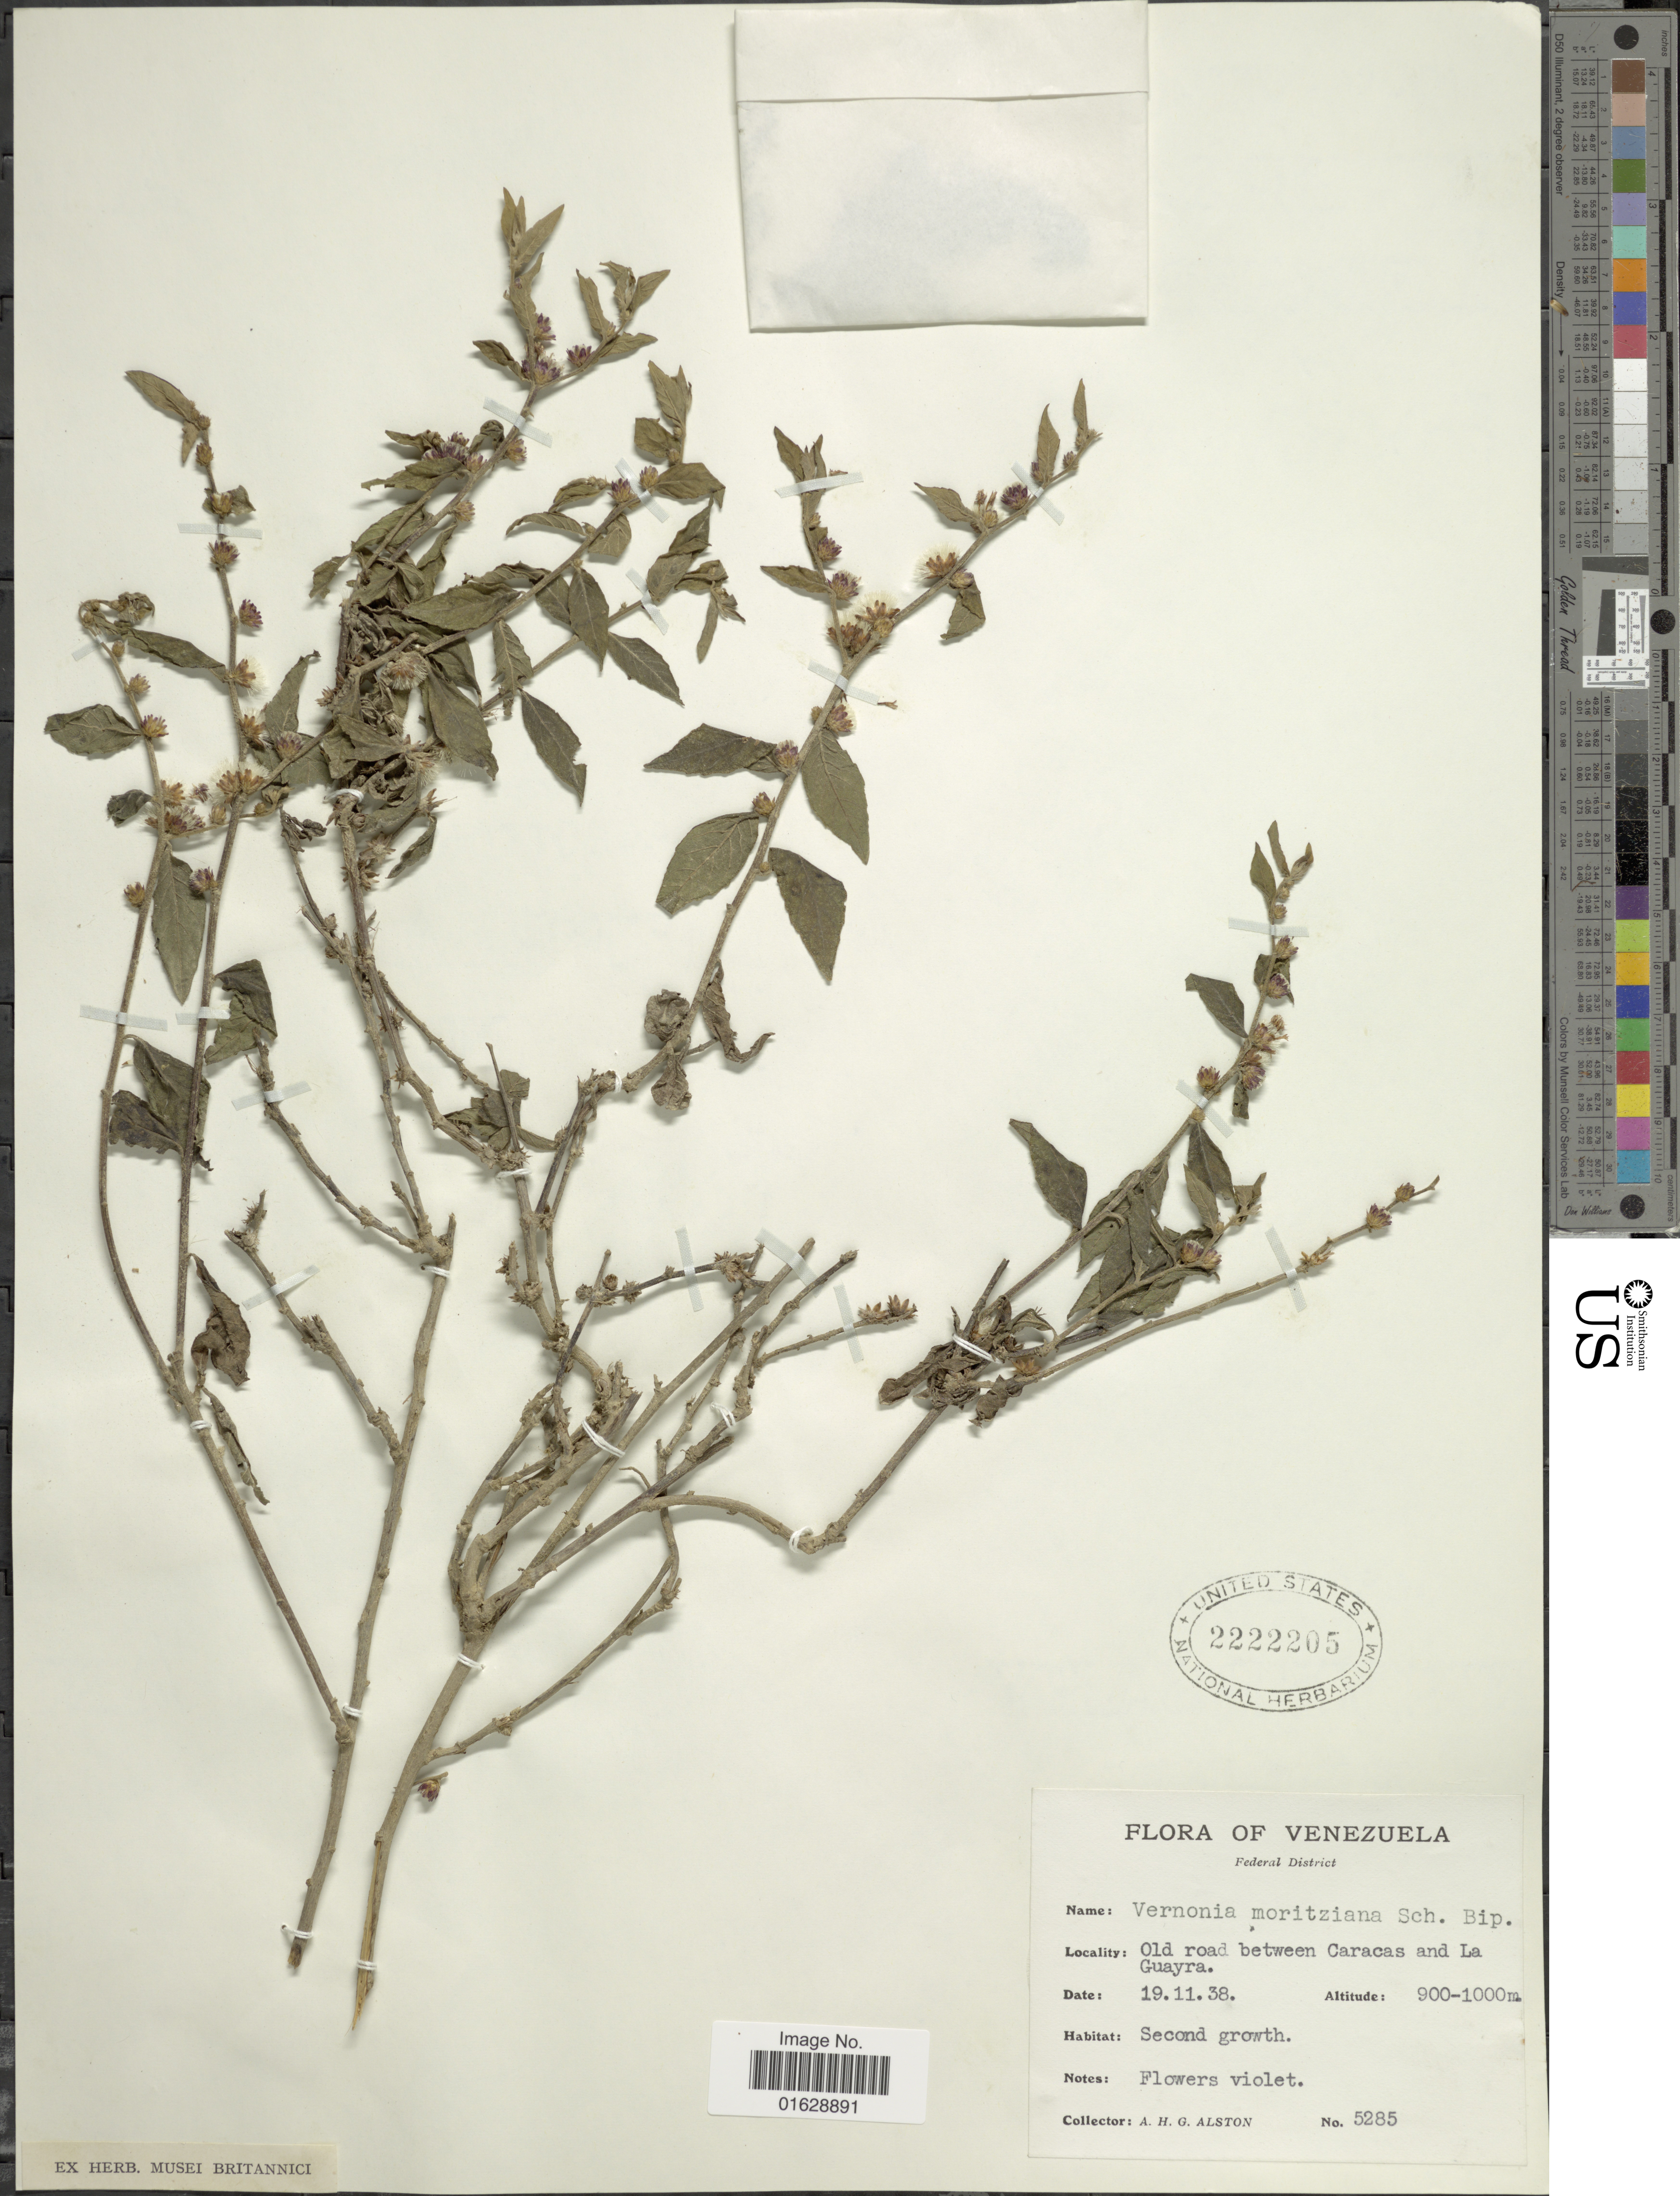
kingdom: Plantae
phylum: Tracheophyta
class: Magnoliopsida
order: Asterales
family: Asteraceae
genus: Lepidaploa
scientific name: Lepidaploa gracilis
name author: (Kunth) H. Rob.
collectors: A. H. Alston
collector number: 5285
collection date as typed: Transcribed d/m/y: 19/11/38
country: Venezuela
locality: Federal District. Old road between Caracas and La Guayra.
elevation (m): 900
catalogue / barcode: US 2222205